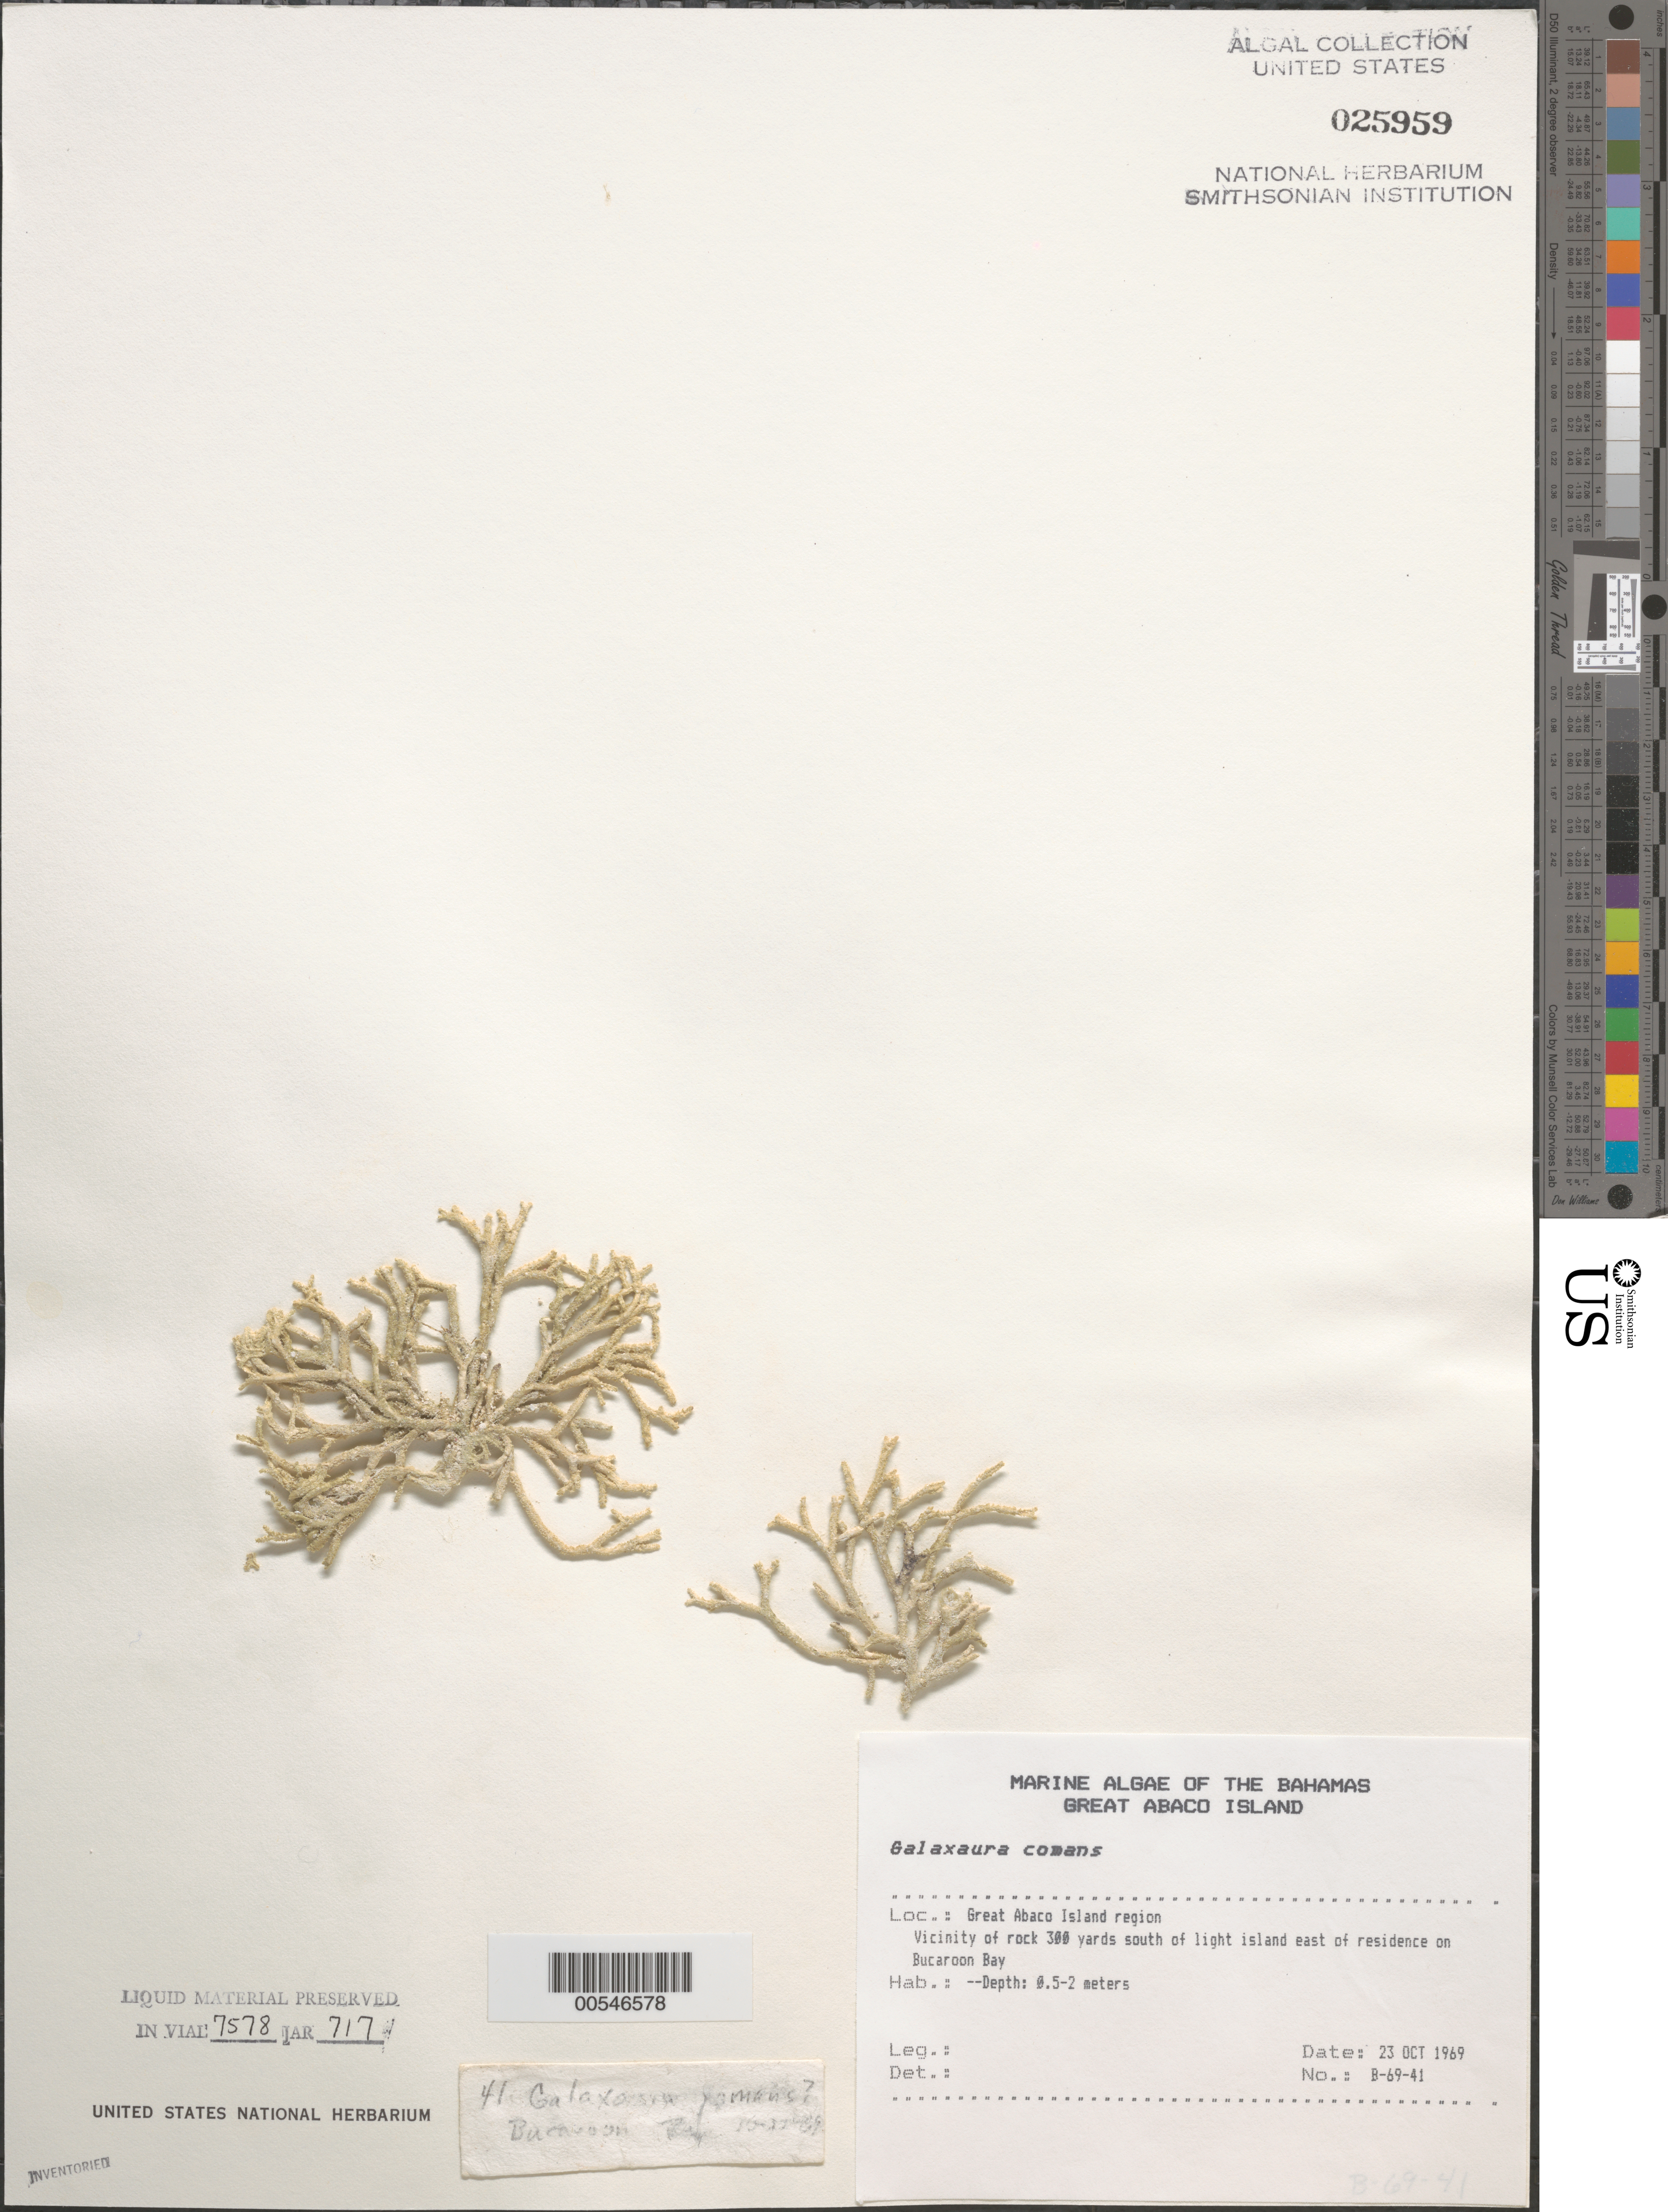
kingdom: Plantae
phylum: Rhodophyta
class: Florideophyceae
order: Nemaliales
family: Galaxauraceae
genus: Galaxaura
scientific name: Galaxaura rugosa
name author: (Ellis & Sol.) J.V.Lamouroux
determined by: Algae name updating Project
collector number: B-69-41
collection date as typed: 23 Oct 1969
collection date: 1969-10-23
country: Bahamas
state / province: Abaco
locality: Buckaroon bay, great abaco island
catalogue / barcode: US 25959